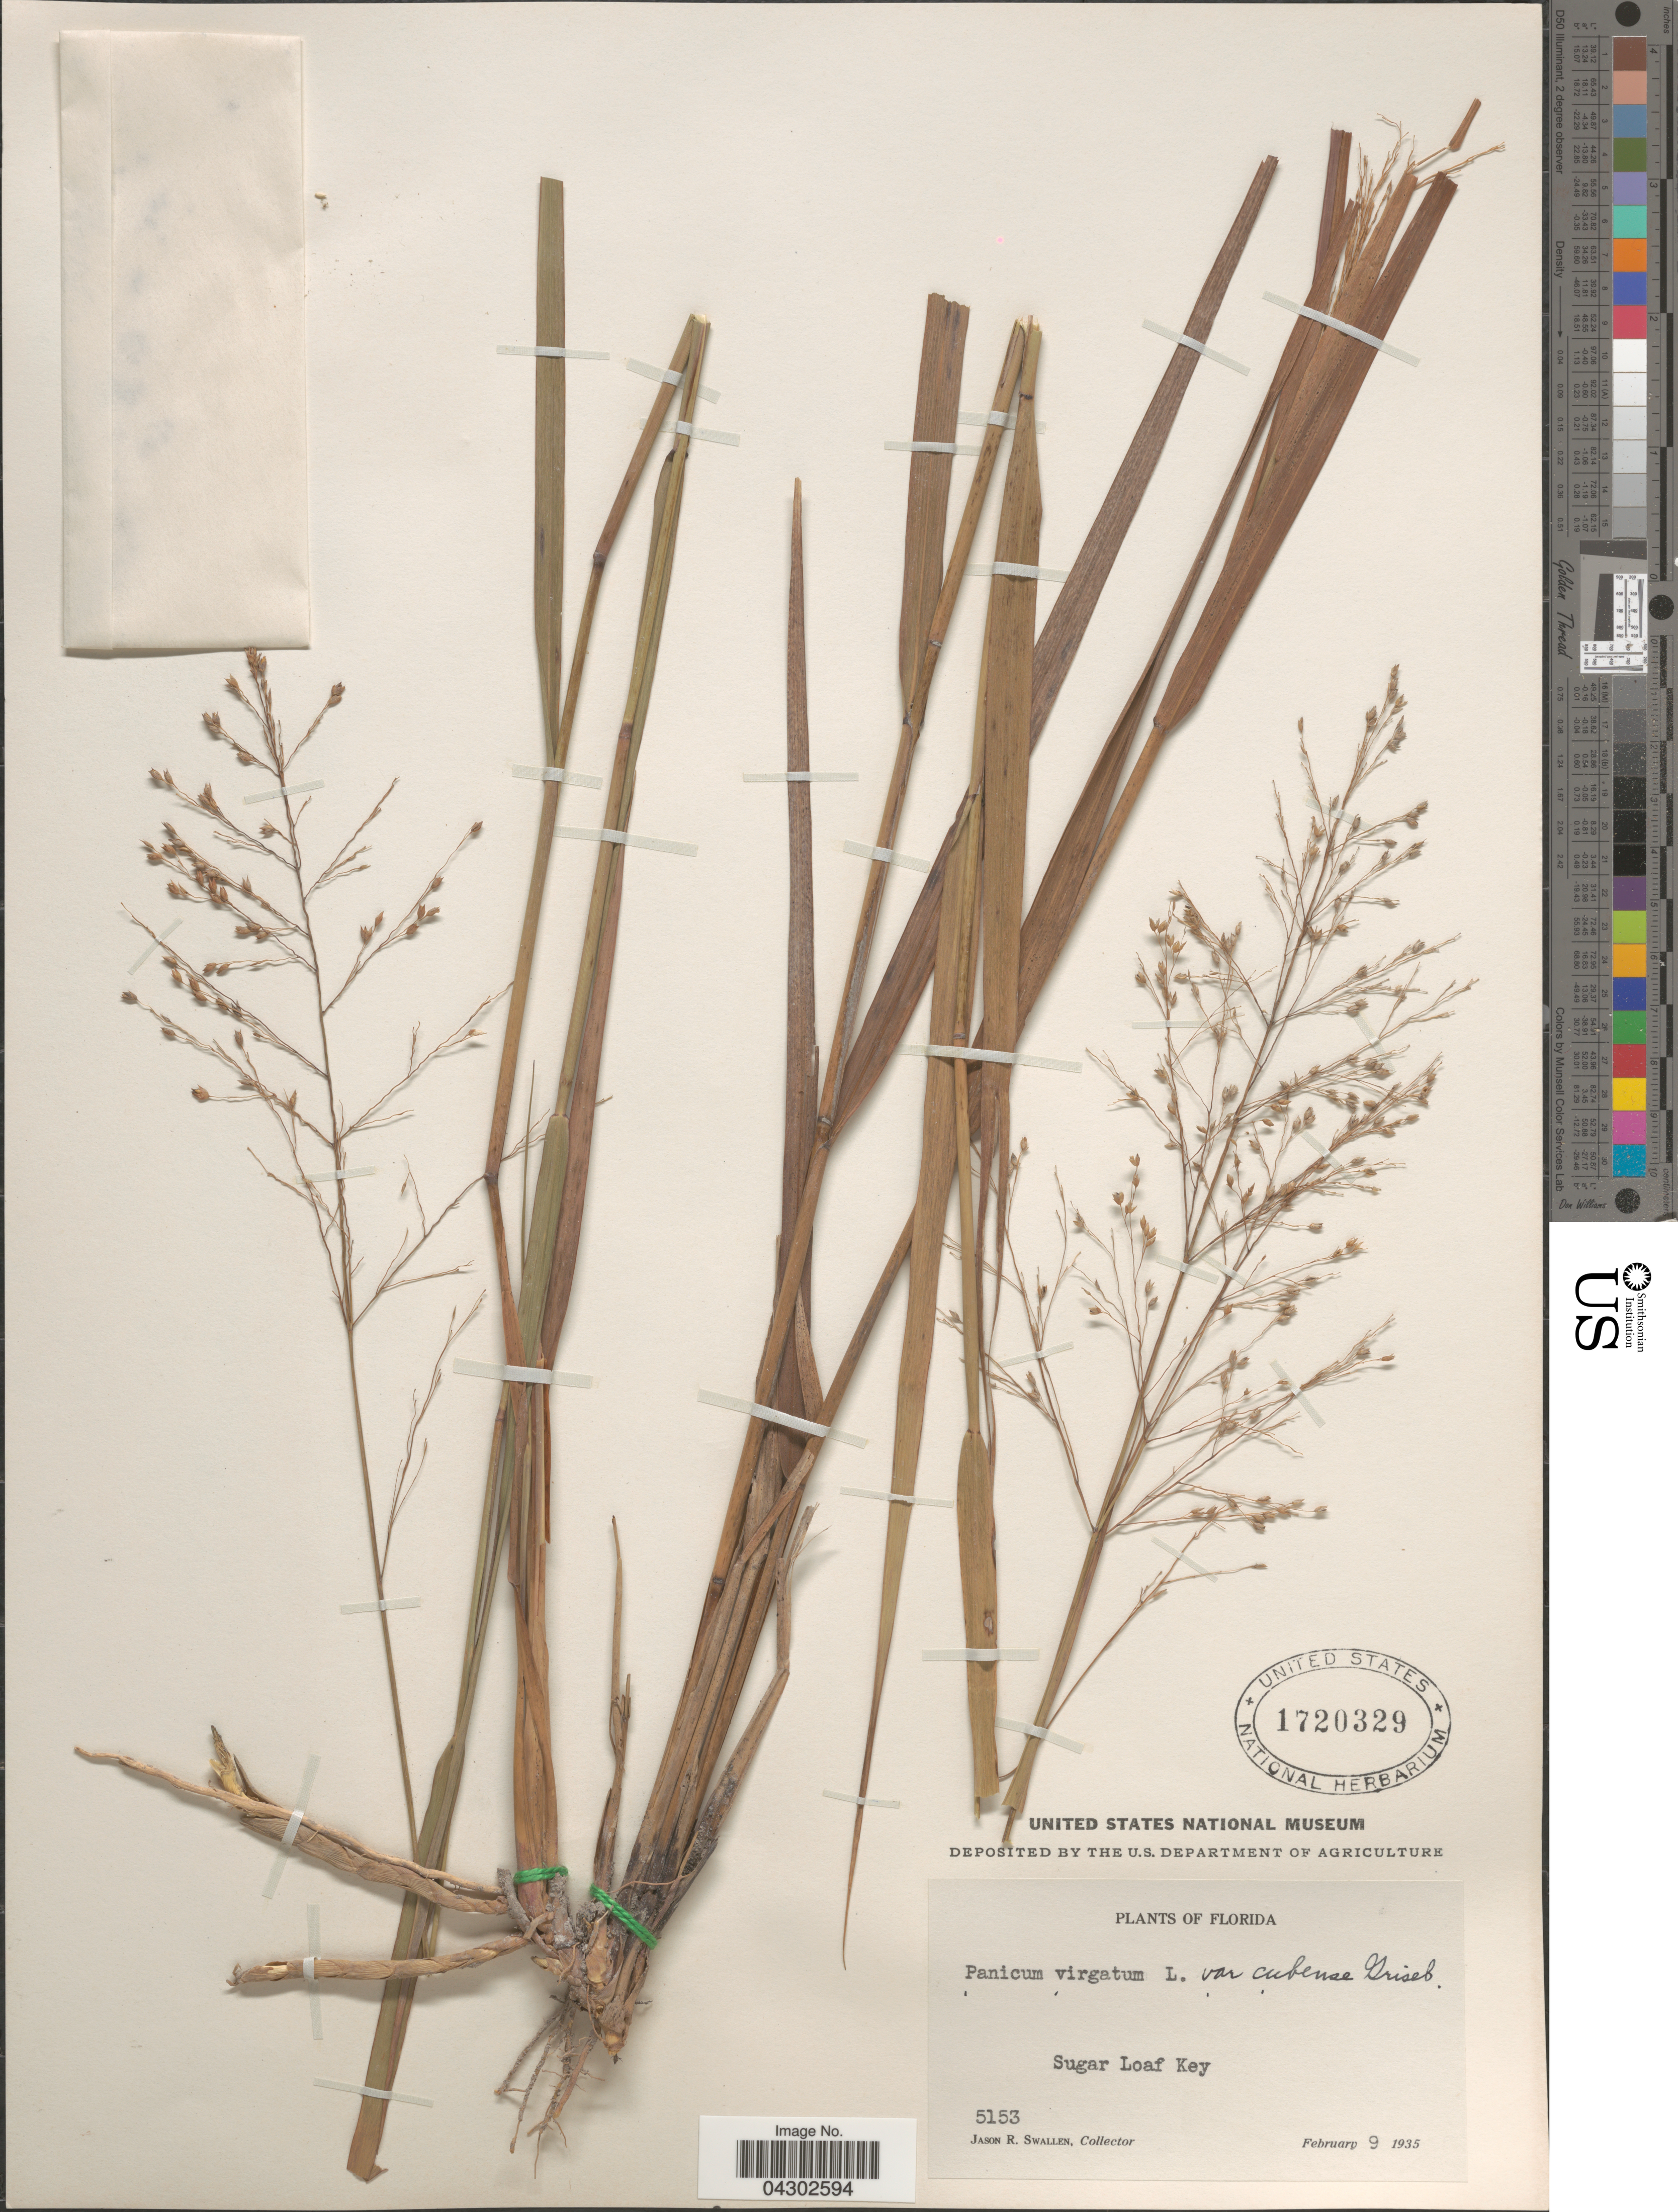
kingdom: Plantae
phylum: Tracheophyta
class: Liliopsida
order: Poales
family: Poaceae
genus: Panicum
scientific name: Panicum virgatum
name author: L.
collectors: J. R. Swallen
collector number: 5153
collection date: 1935-02-09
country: United States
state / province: Florida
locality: Sugar Loaf Key.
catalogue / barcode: US 1720329